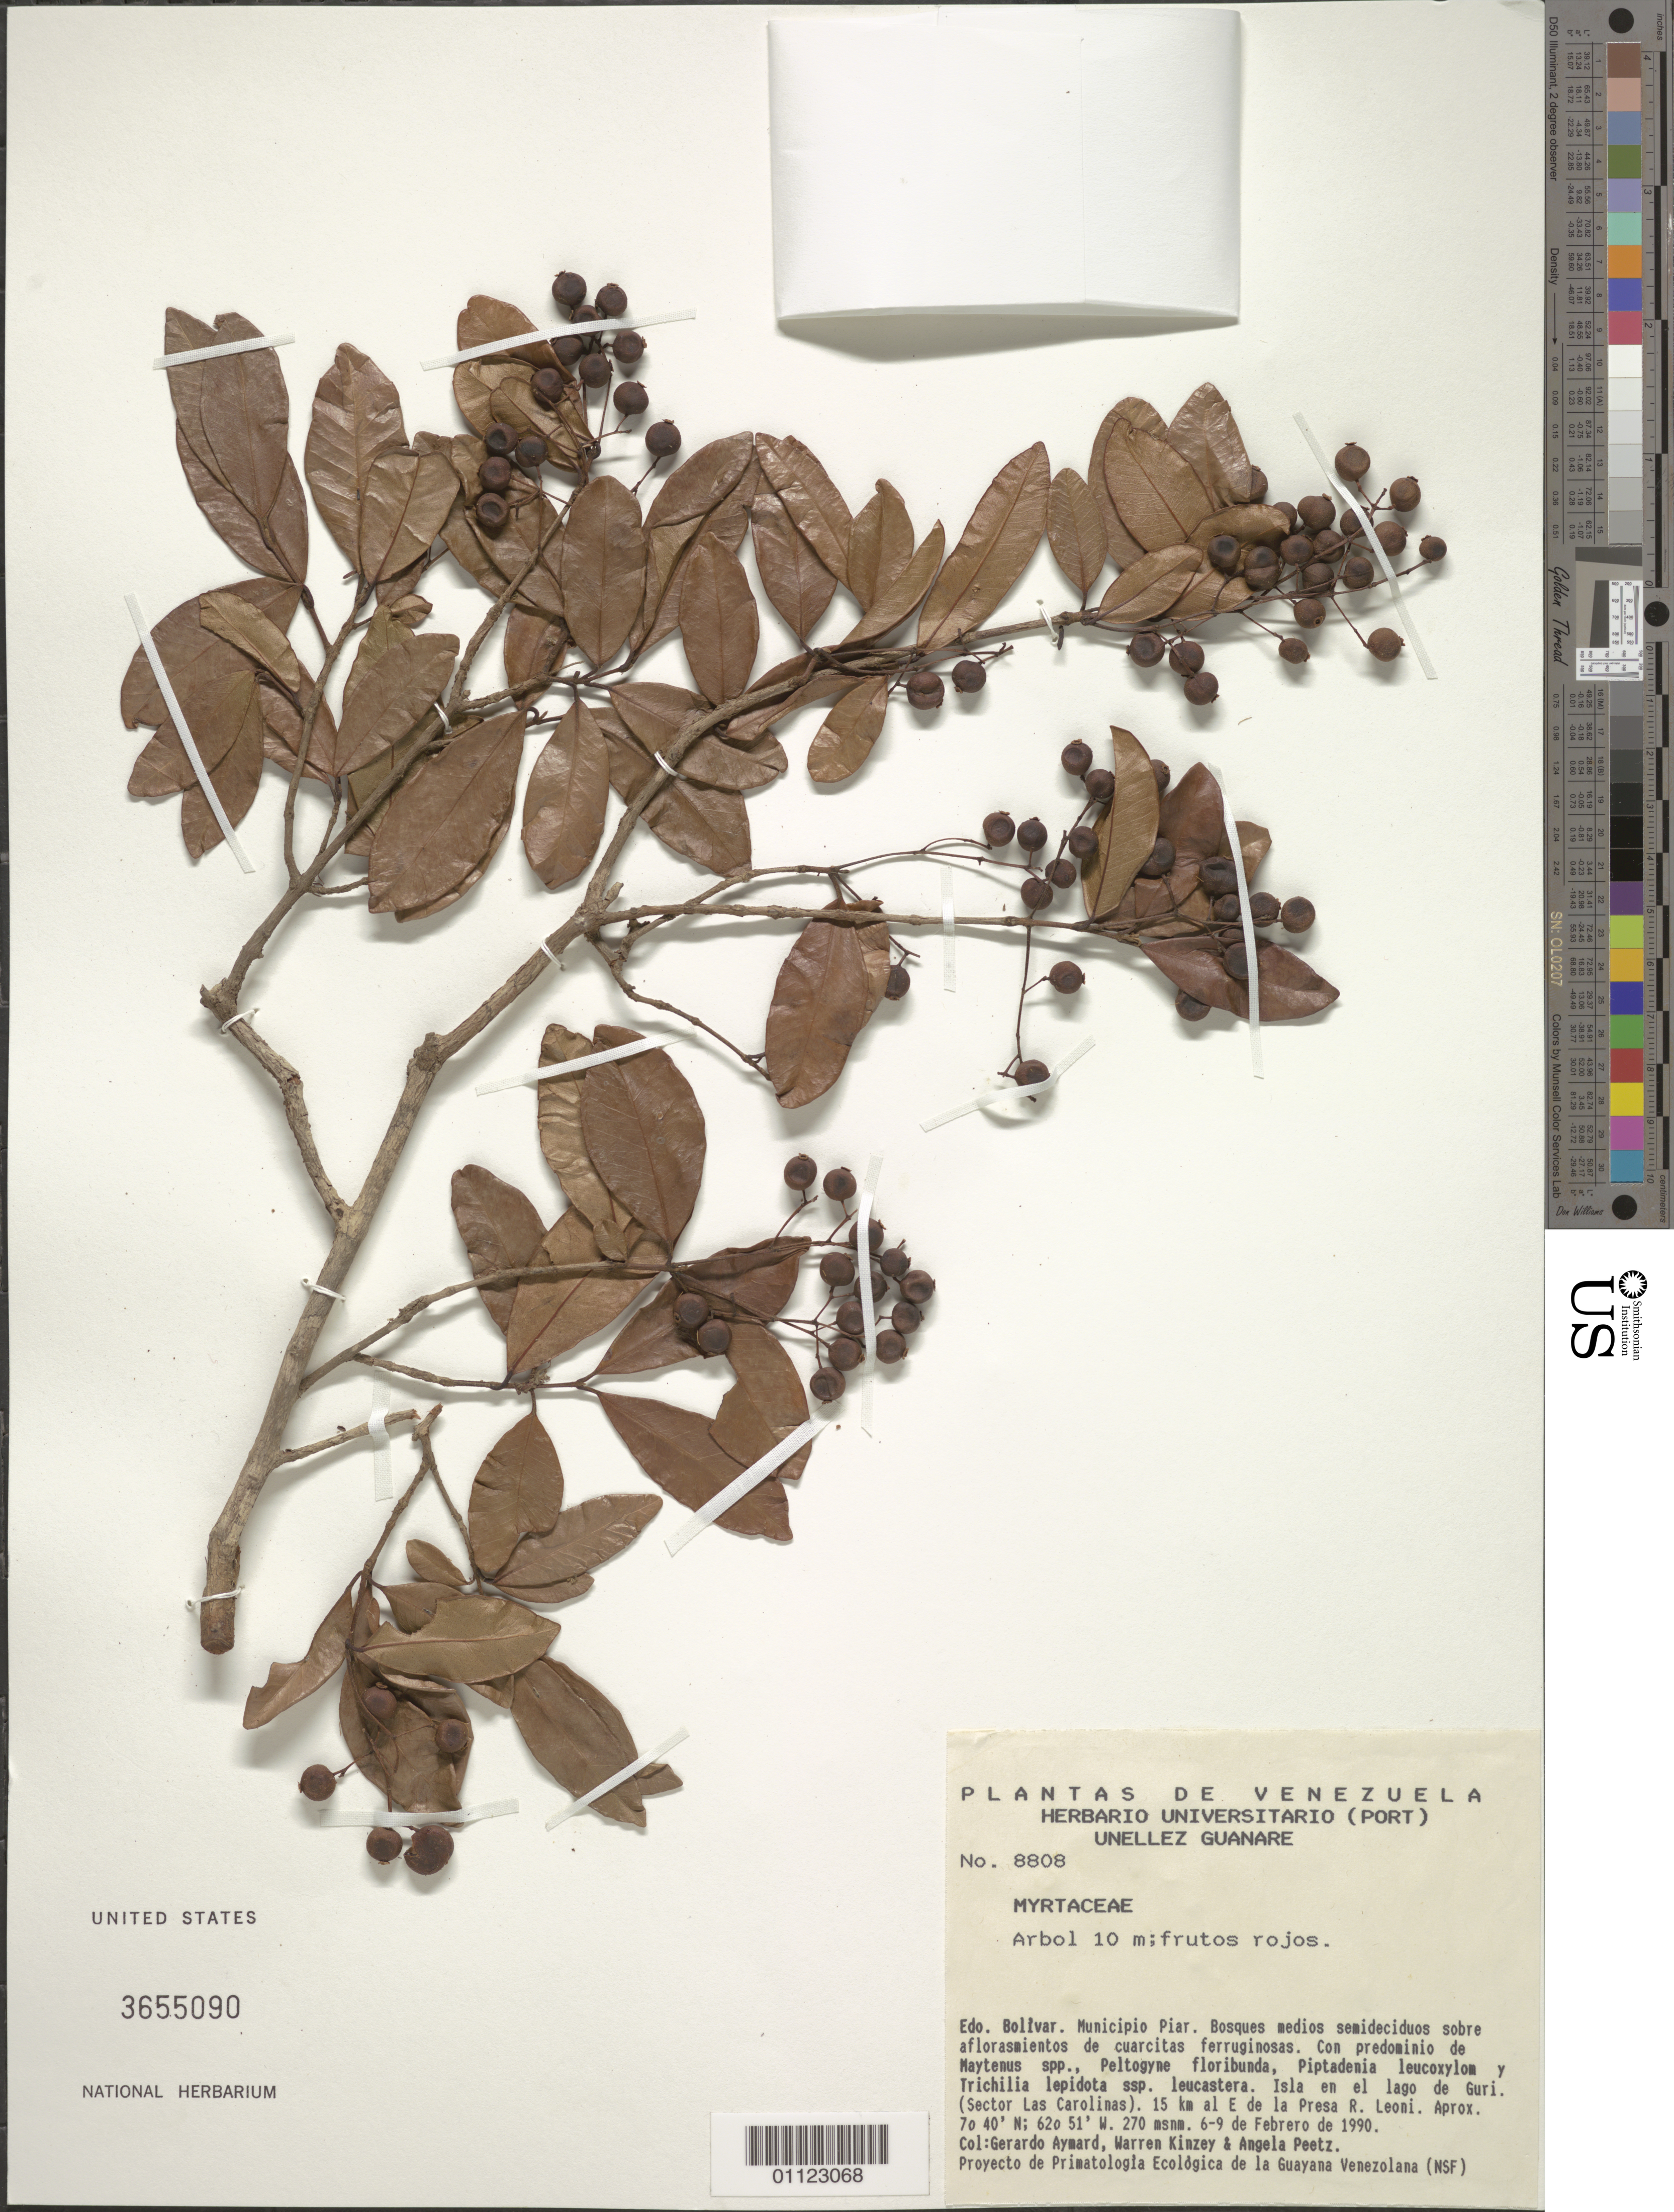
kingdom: Plantae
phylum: Tracheophyta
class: Magnoliopsida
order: Myrtales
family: Myrtaceae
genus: Myrcia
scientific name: Myrcia sp.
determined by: Parra-O, Carlos A., Instituto de Ciencias Naturales - Universidad Nacional de Colombia (COLOMBIA)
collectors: G. A. Aymard, W. Kinzey & A. Peetz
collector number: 8808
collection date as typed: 6-9 de Febrero de 1990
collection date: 1990-02-06/1990-02-09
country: Venezuela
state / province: Bolívar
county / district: Piar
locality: Isla en el lago de Guri (Sector Las Carolinas), 15 km al E de la Presa R. Leoni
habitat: Bosques medios semideiduos sobre aflorasmientos de cuarcitas ferruginosas. Con predominio de Maytenus spp., Peltogyne floribunda, Piptadenia leucoxylon y Trichilia lepidota ssp. leucastera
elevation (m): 270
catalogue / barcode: US 3655090